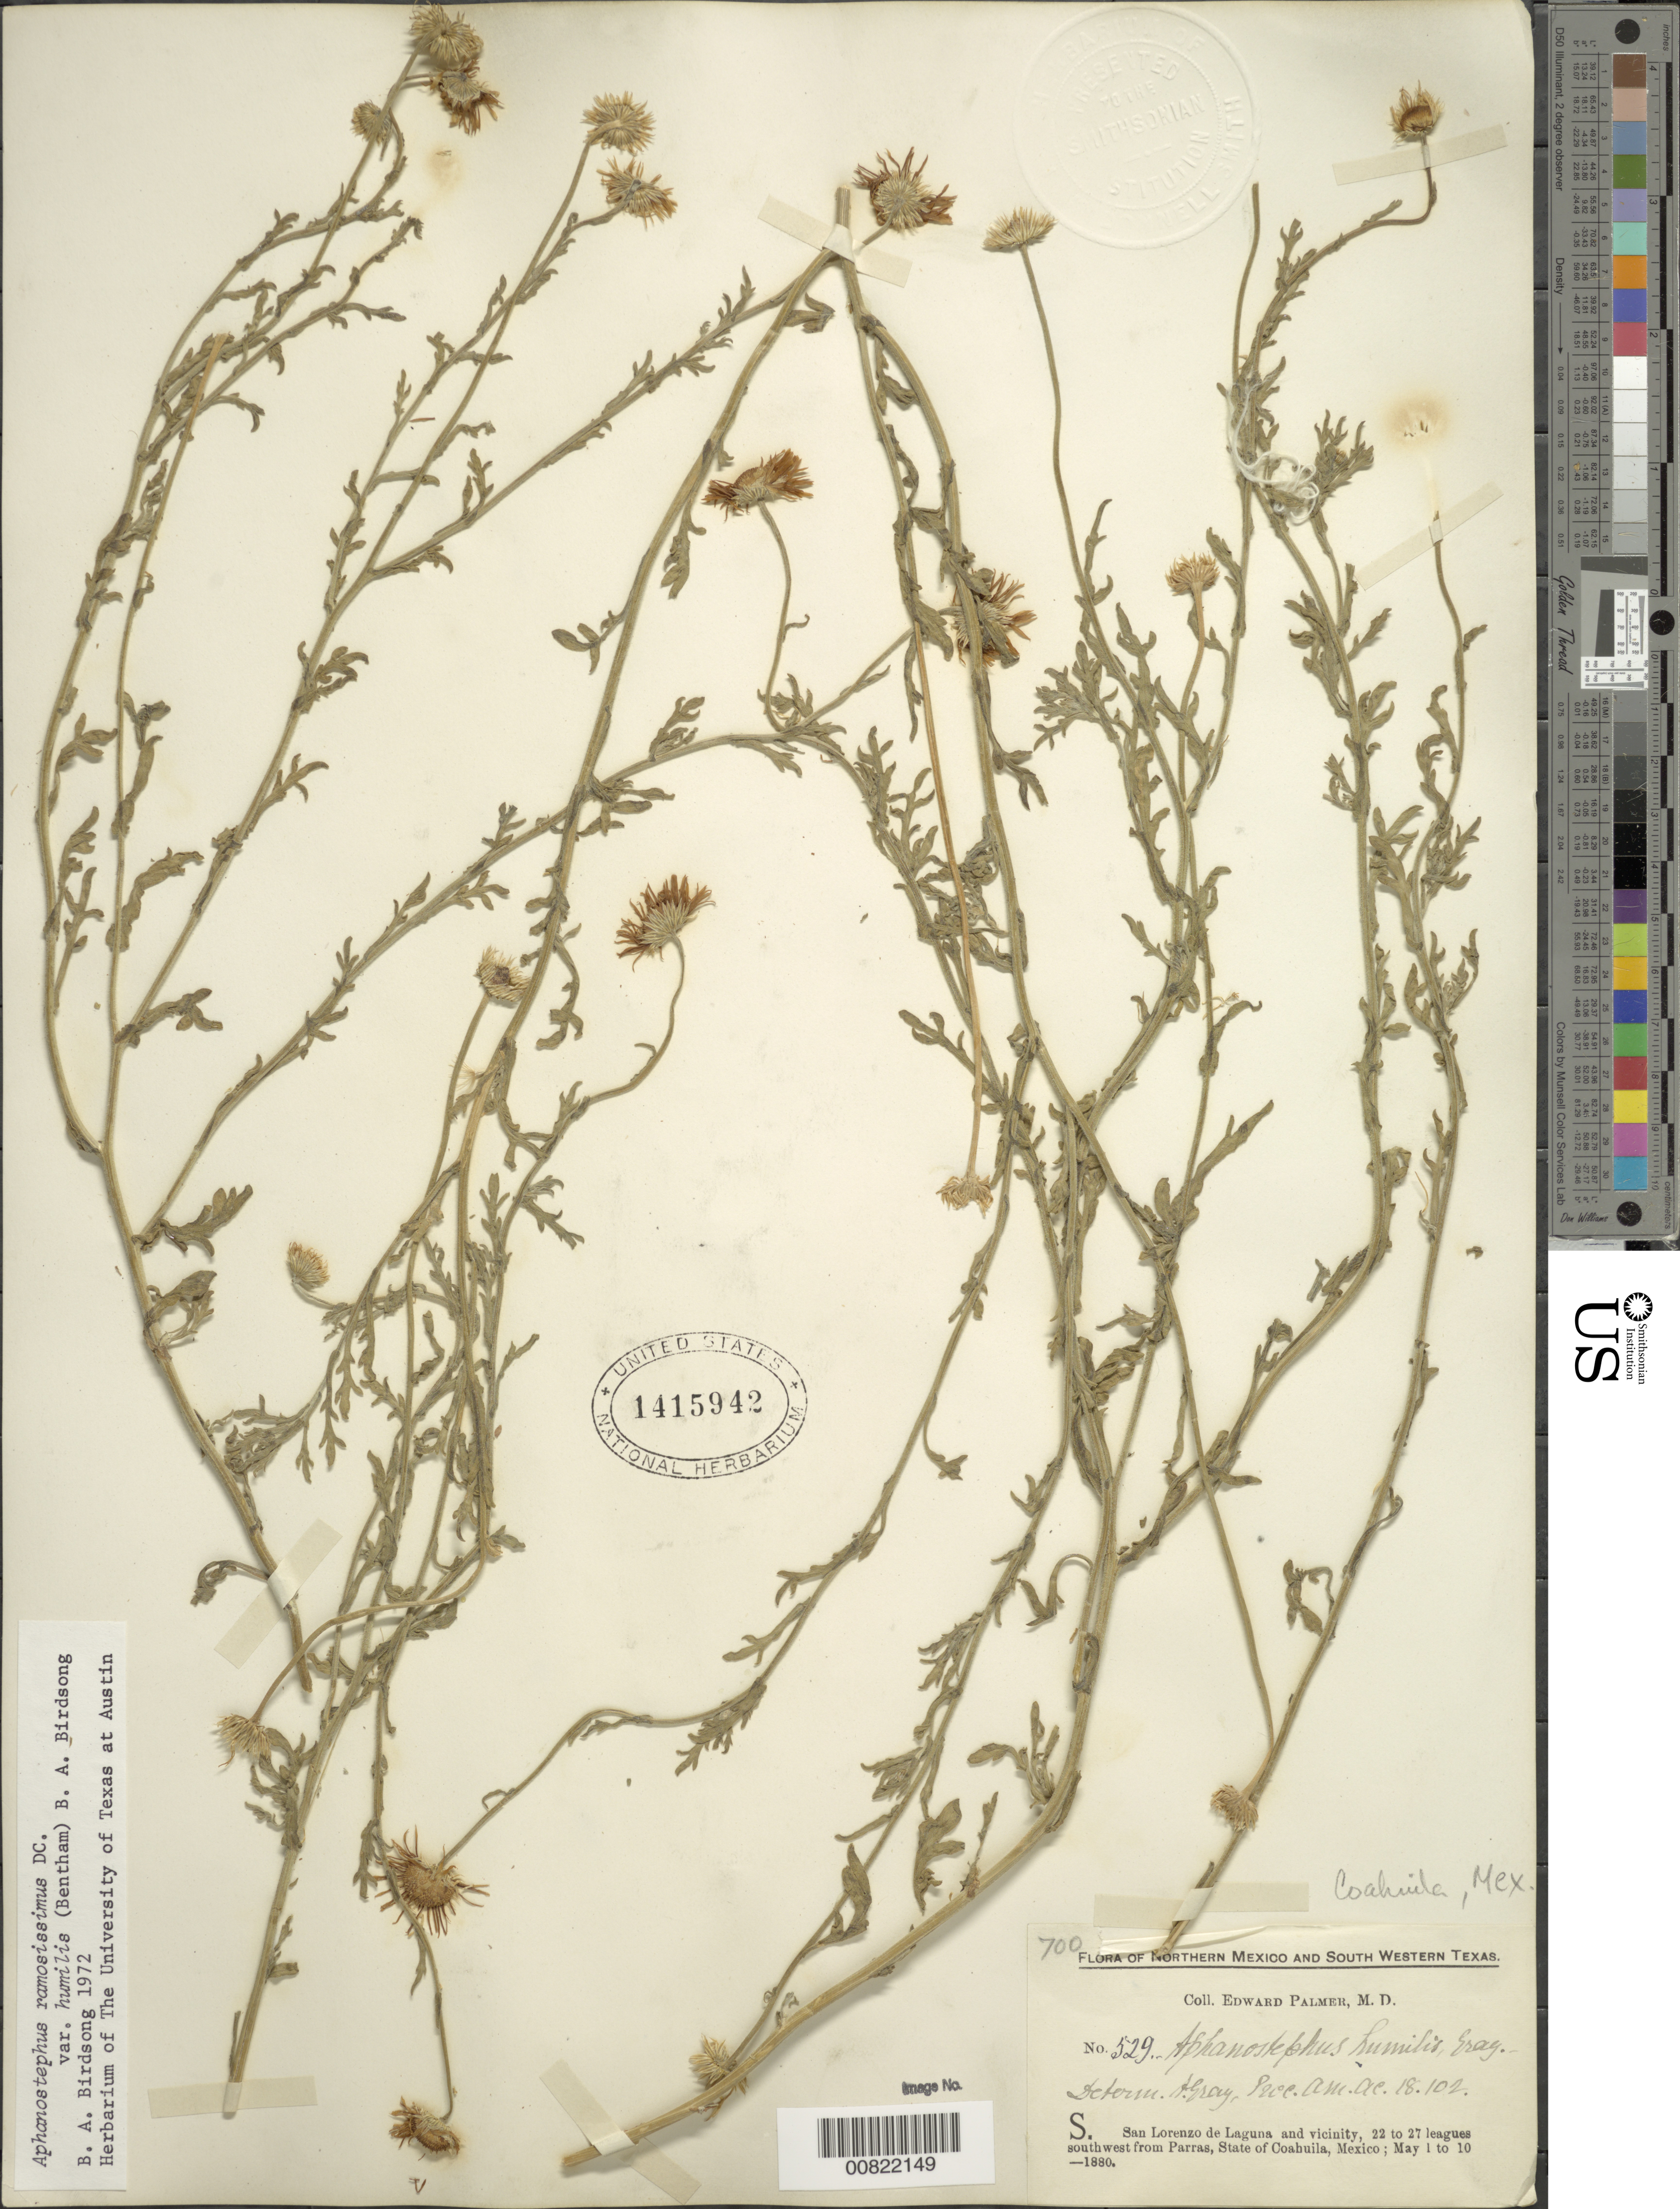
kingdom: Plantae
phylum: Tracheophyta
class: Magnoliopsida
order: Asterales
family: Asteraceae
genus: Aphanostephus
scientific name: Aphanostephus ramosissimus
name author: DC.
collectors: E. Palmer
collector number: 529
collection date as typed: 01 May 1880 to 10 May 1880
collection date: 1880-05-01/1880-05-10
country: Mexico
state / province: Coahuila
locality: S. San Lorenzo de Laguna and vicinity, 22 to 27 leagues southwest from Parras, Coahuila.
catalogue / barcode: US 1415942